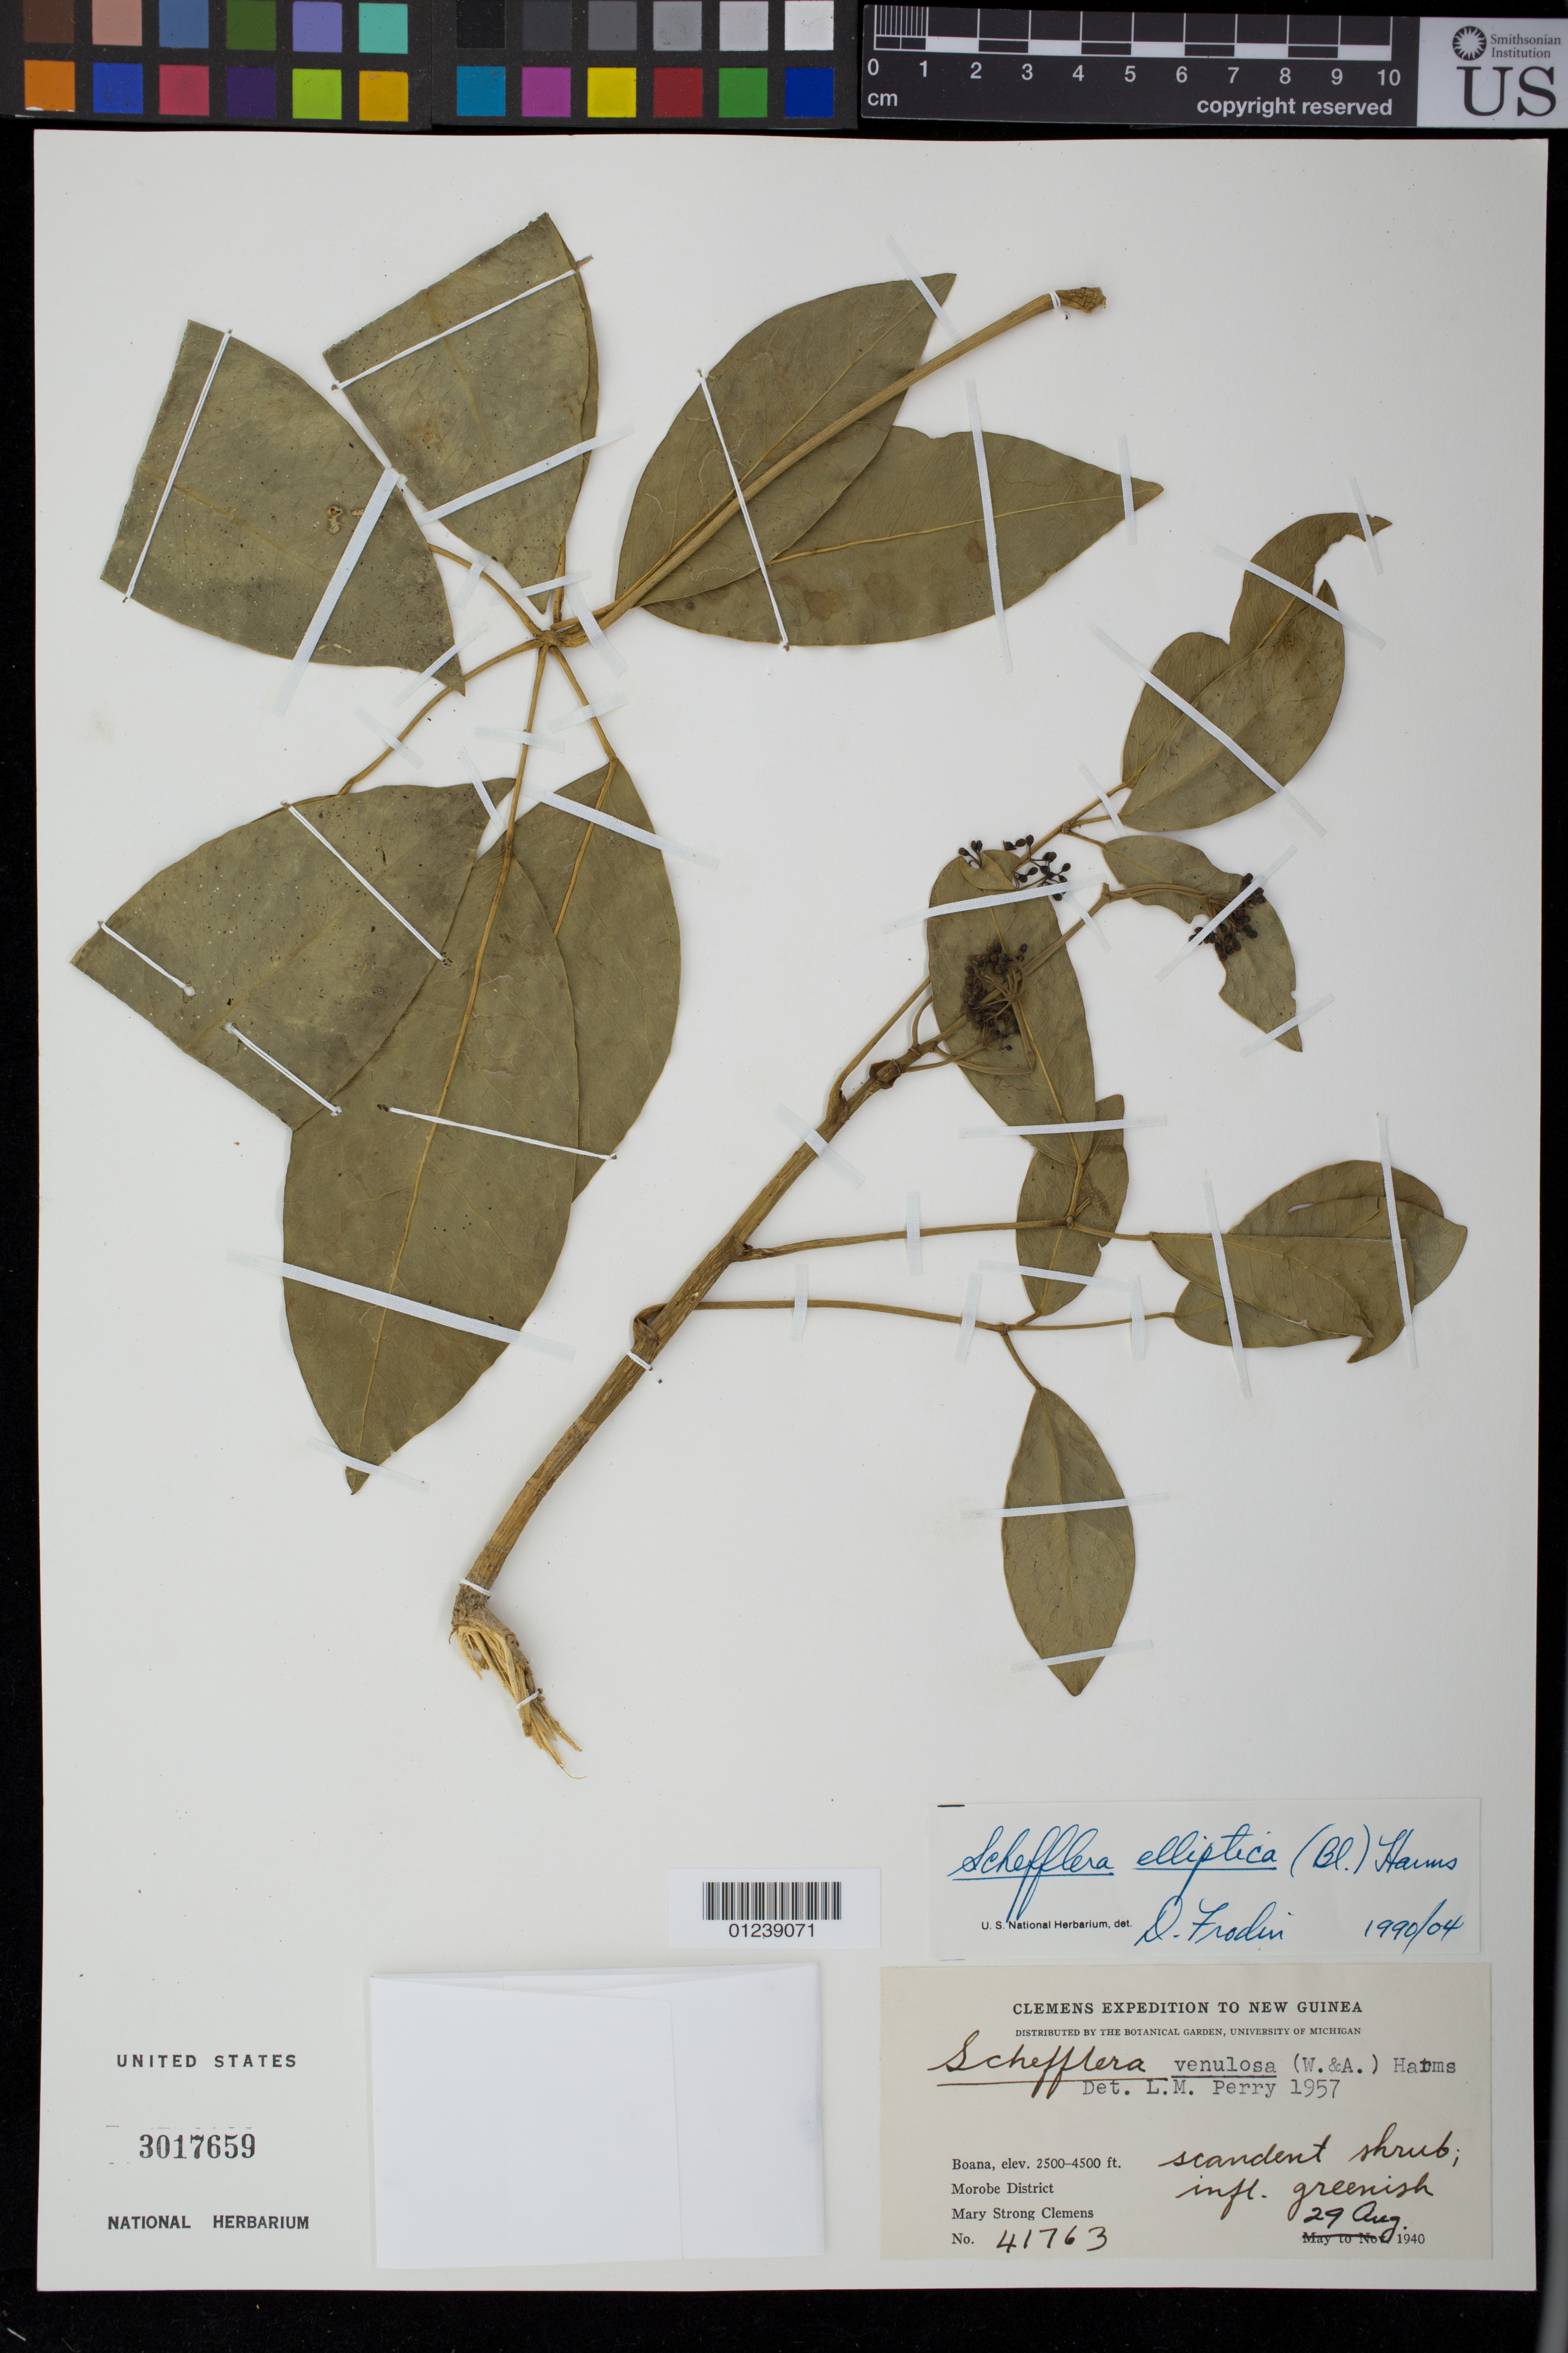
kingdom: Plantae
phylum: Tracheophyta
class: Magnoliopsida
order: Apiales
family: Araliaceae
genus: Heptapleurum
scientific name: Heptapleurum ellipticum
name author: (Blume) Seem.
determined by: Wagner, W. L., (BOT), Smithsonian Institution - National Museum of Natural History (UNITED STATES)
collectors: M. S. Clemens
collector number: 41763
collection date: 1940-08-29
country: Papua New Guinea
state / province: Morobe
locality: Boana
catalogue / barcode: US 3017659